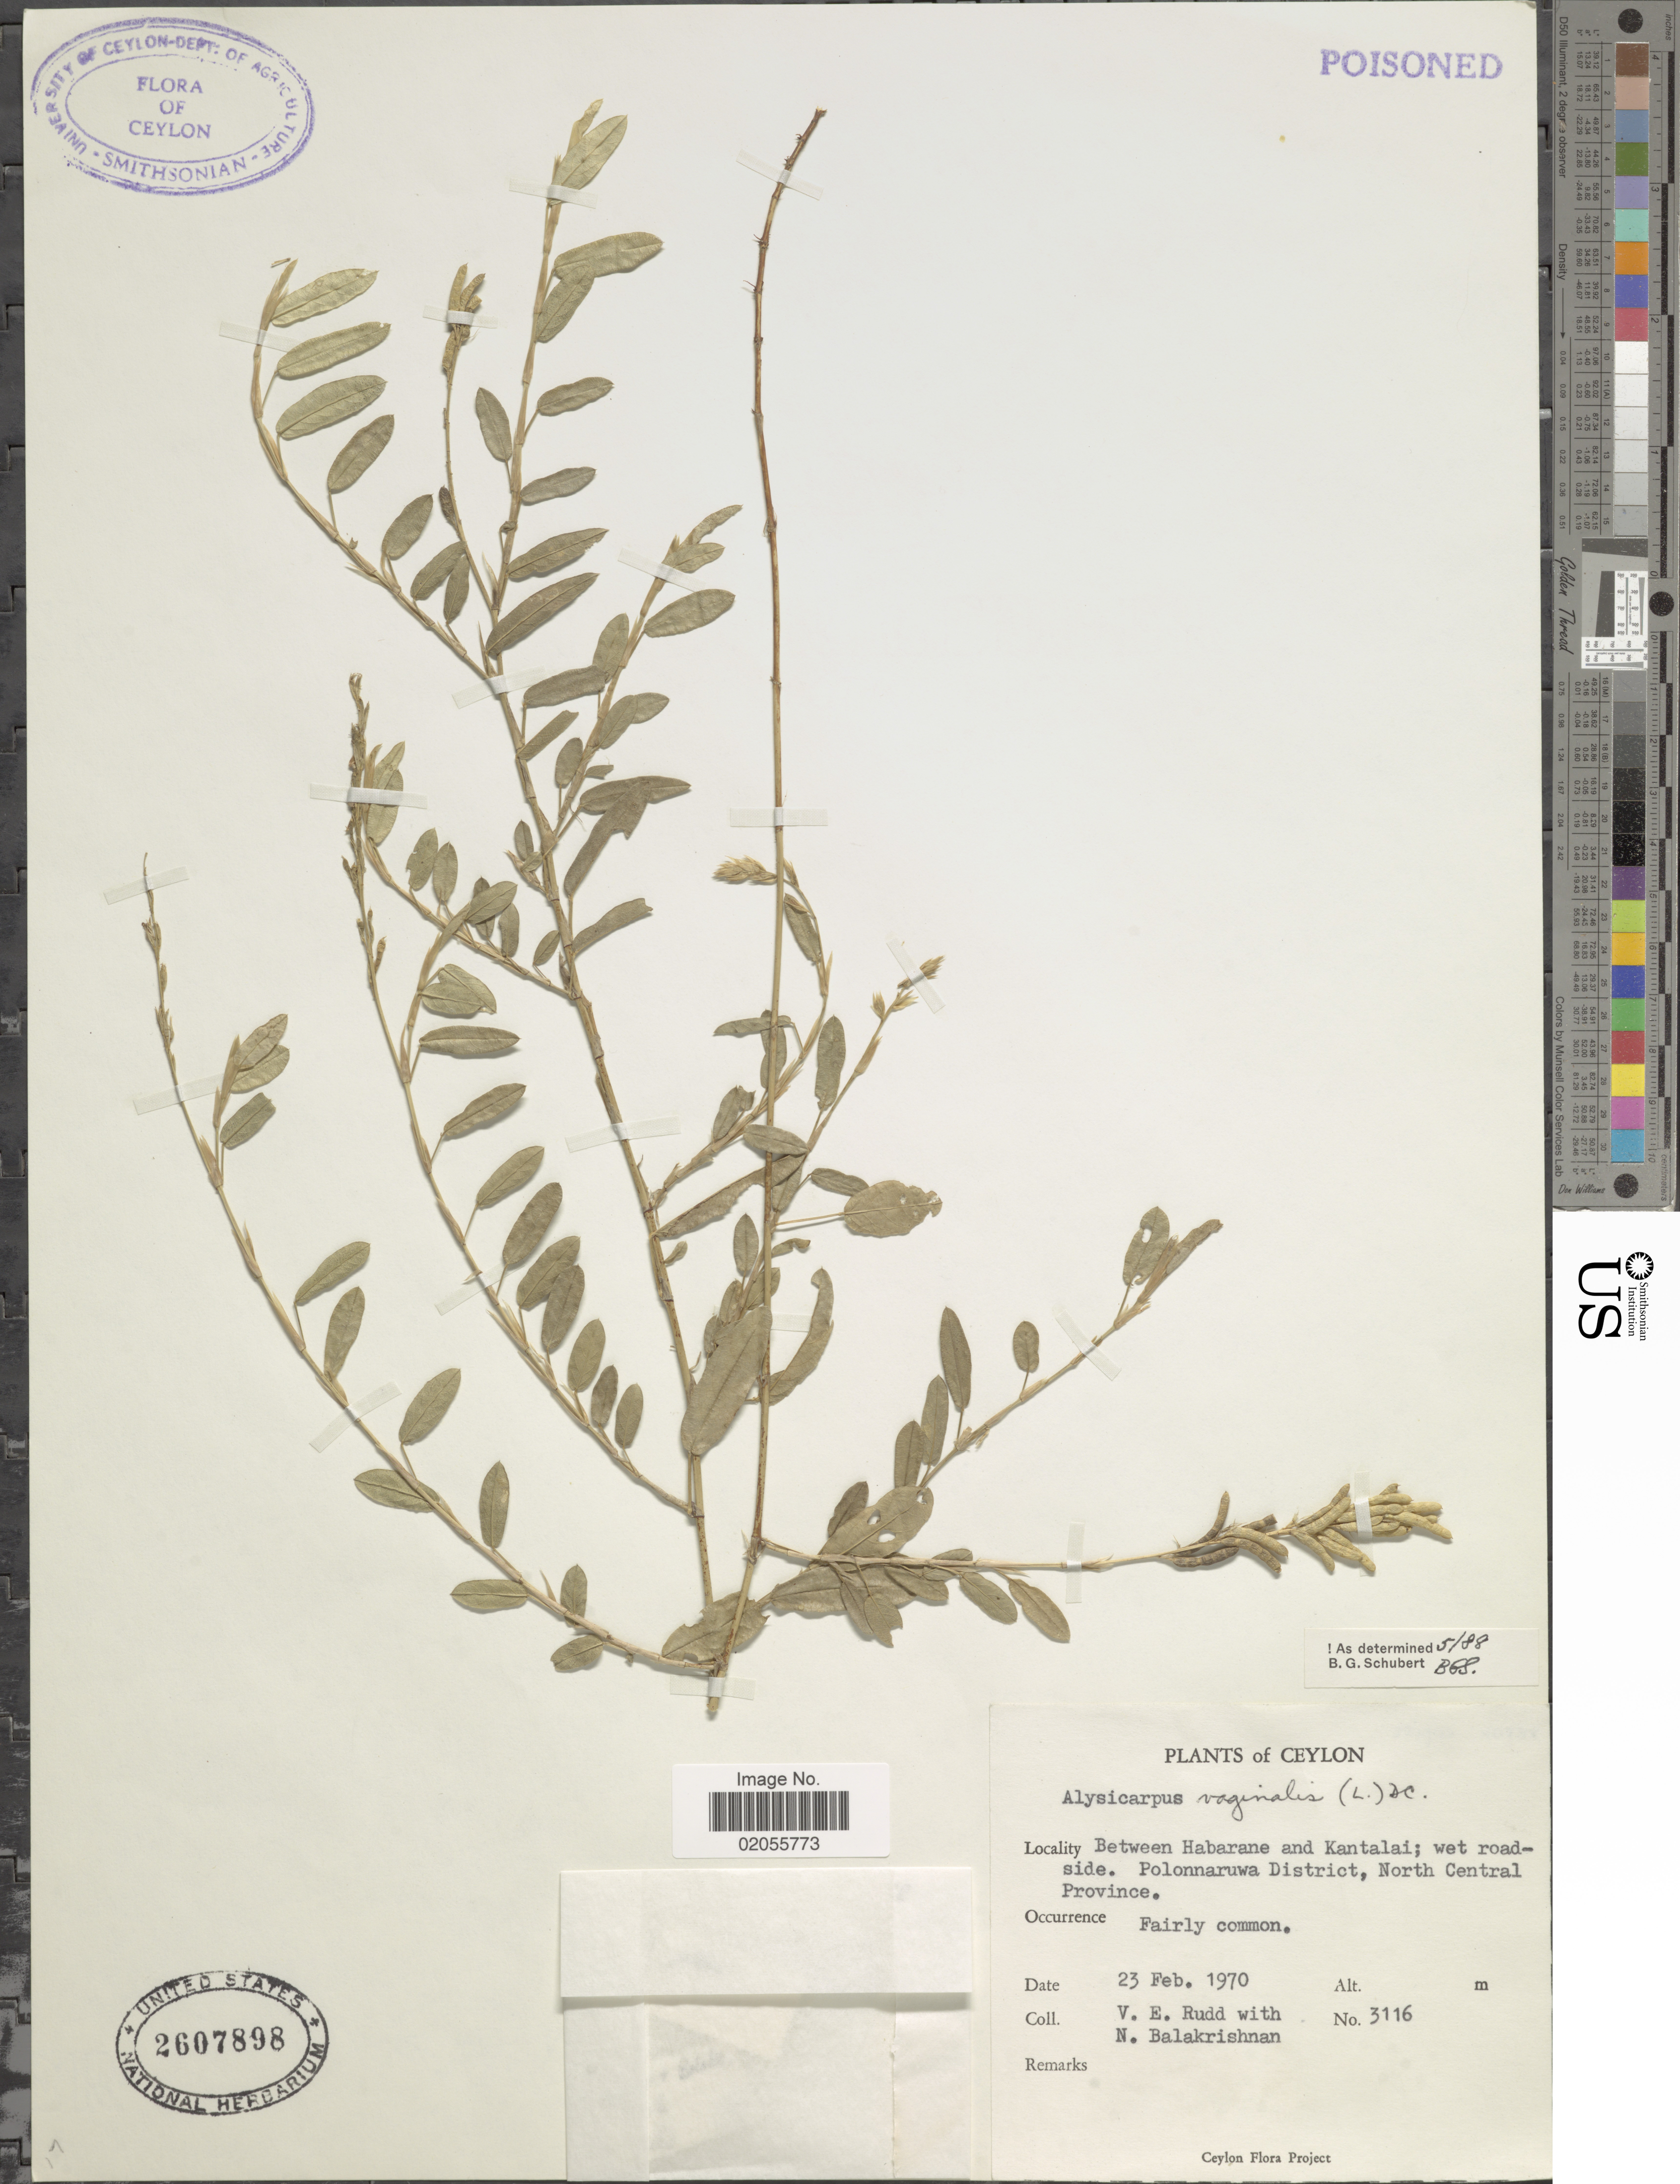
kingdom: Plantae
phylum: Tracheophyta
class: Magnoliopsida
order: Fabales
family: Fabaceae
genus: Alysicarpus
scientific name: Alysicarpus vaginalis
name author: (L.) DC.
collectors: V. E. Rudd & N. Balakrishnan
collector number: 3116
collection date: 1970-02-23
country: Sri Lanka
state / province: North Central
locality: Between Habarne and Kantalai. Polonnaruwa District. Ceylon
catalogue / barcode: US 2607898